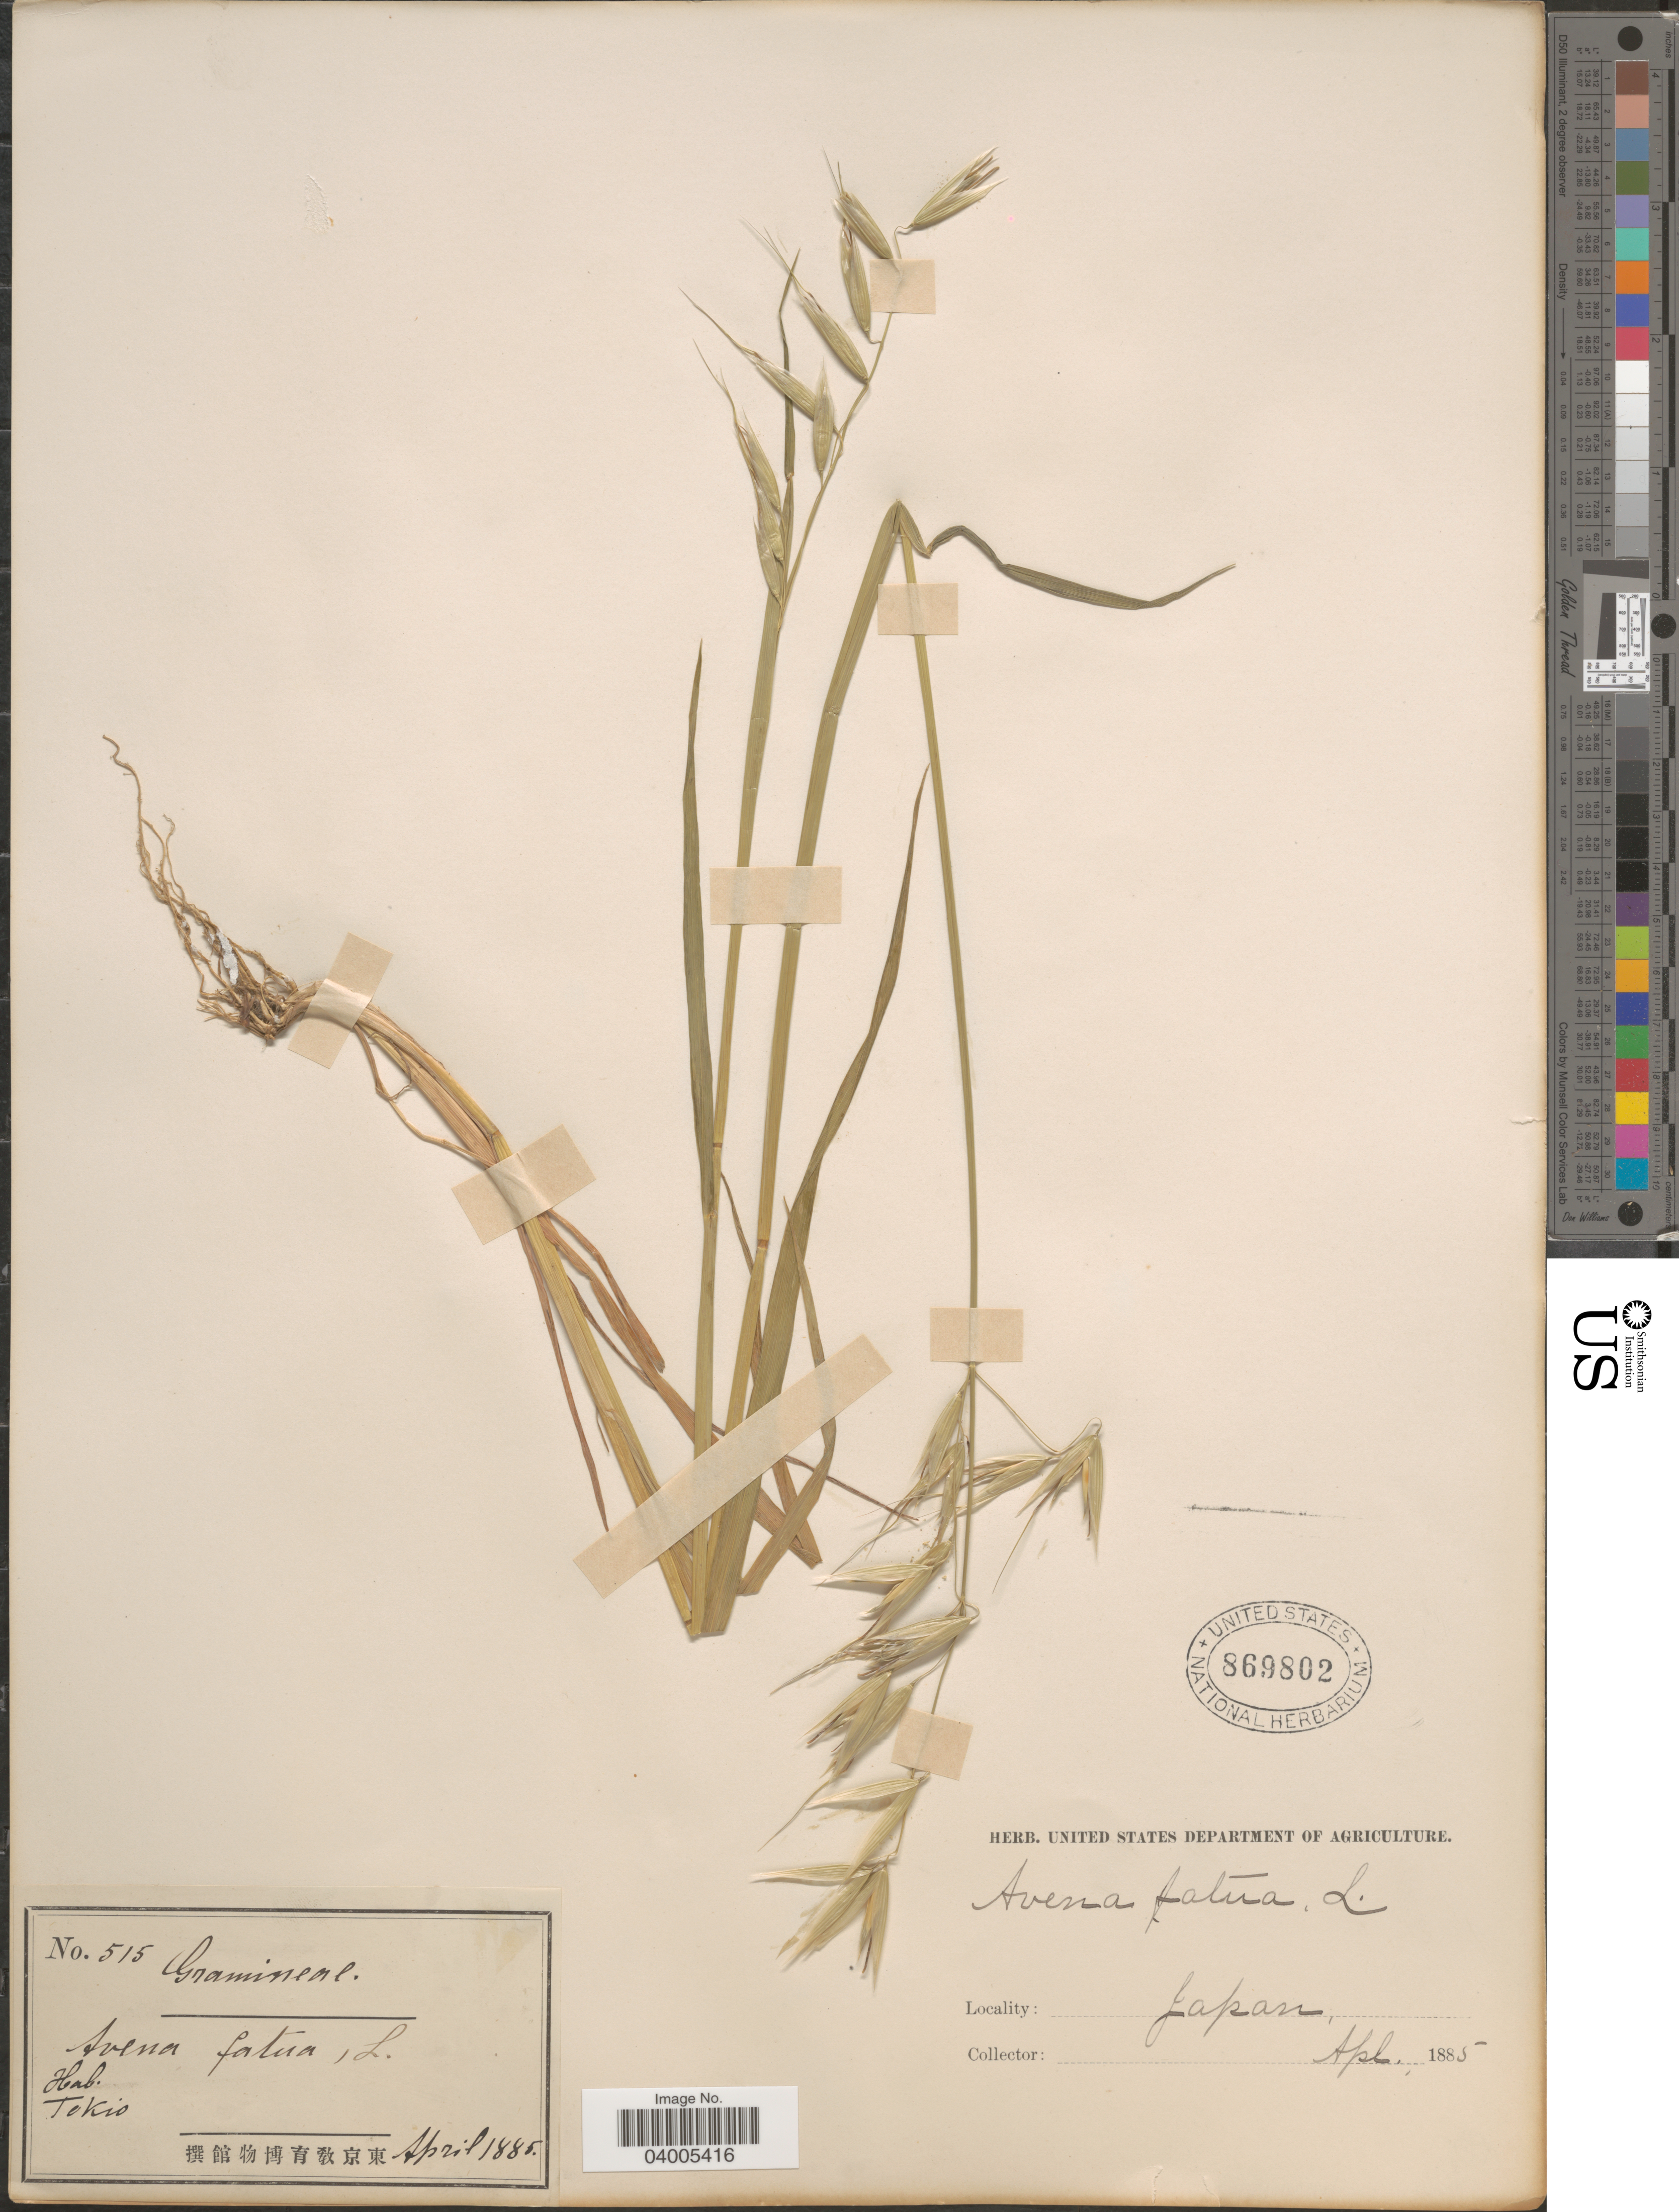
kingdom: Plantae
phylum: Tracheophyta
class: Liliopsida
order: Poales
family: Poaceae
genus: Avena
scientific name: Avena fatua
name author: L.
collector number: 515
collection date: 1885-04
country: Japan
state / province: Tokyo, Federal City of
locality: Tokio.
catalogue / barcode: US 869802